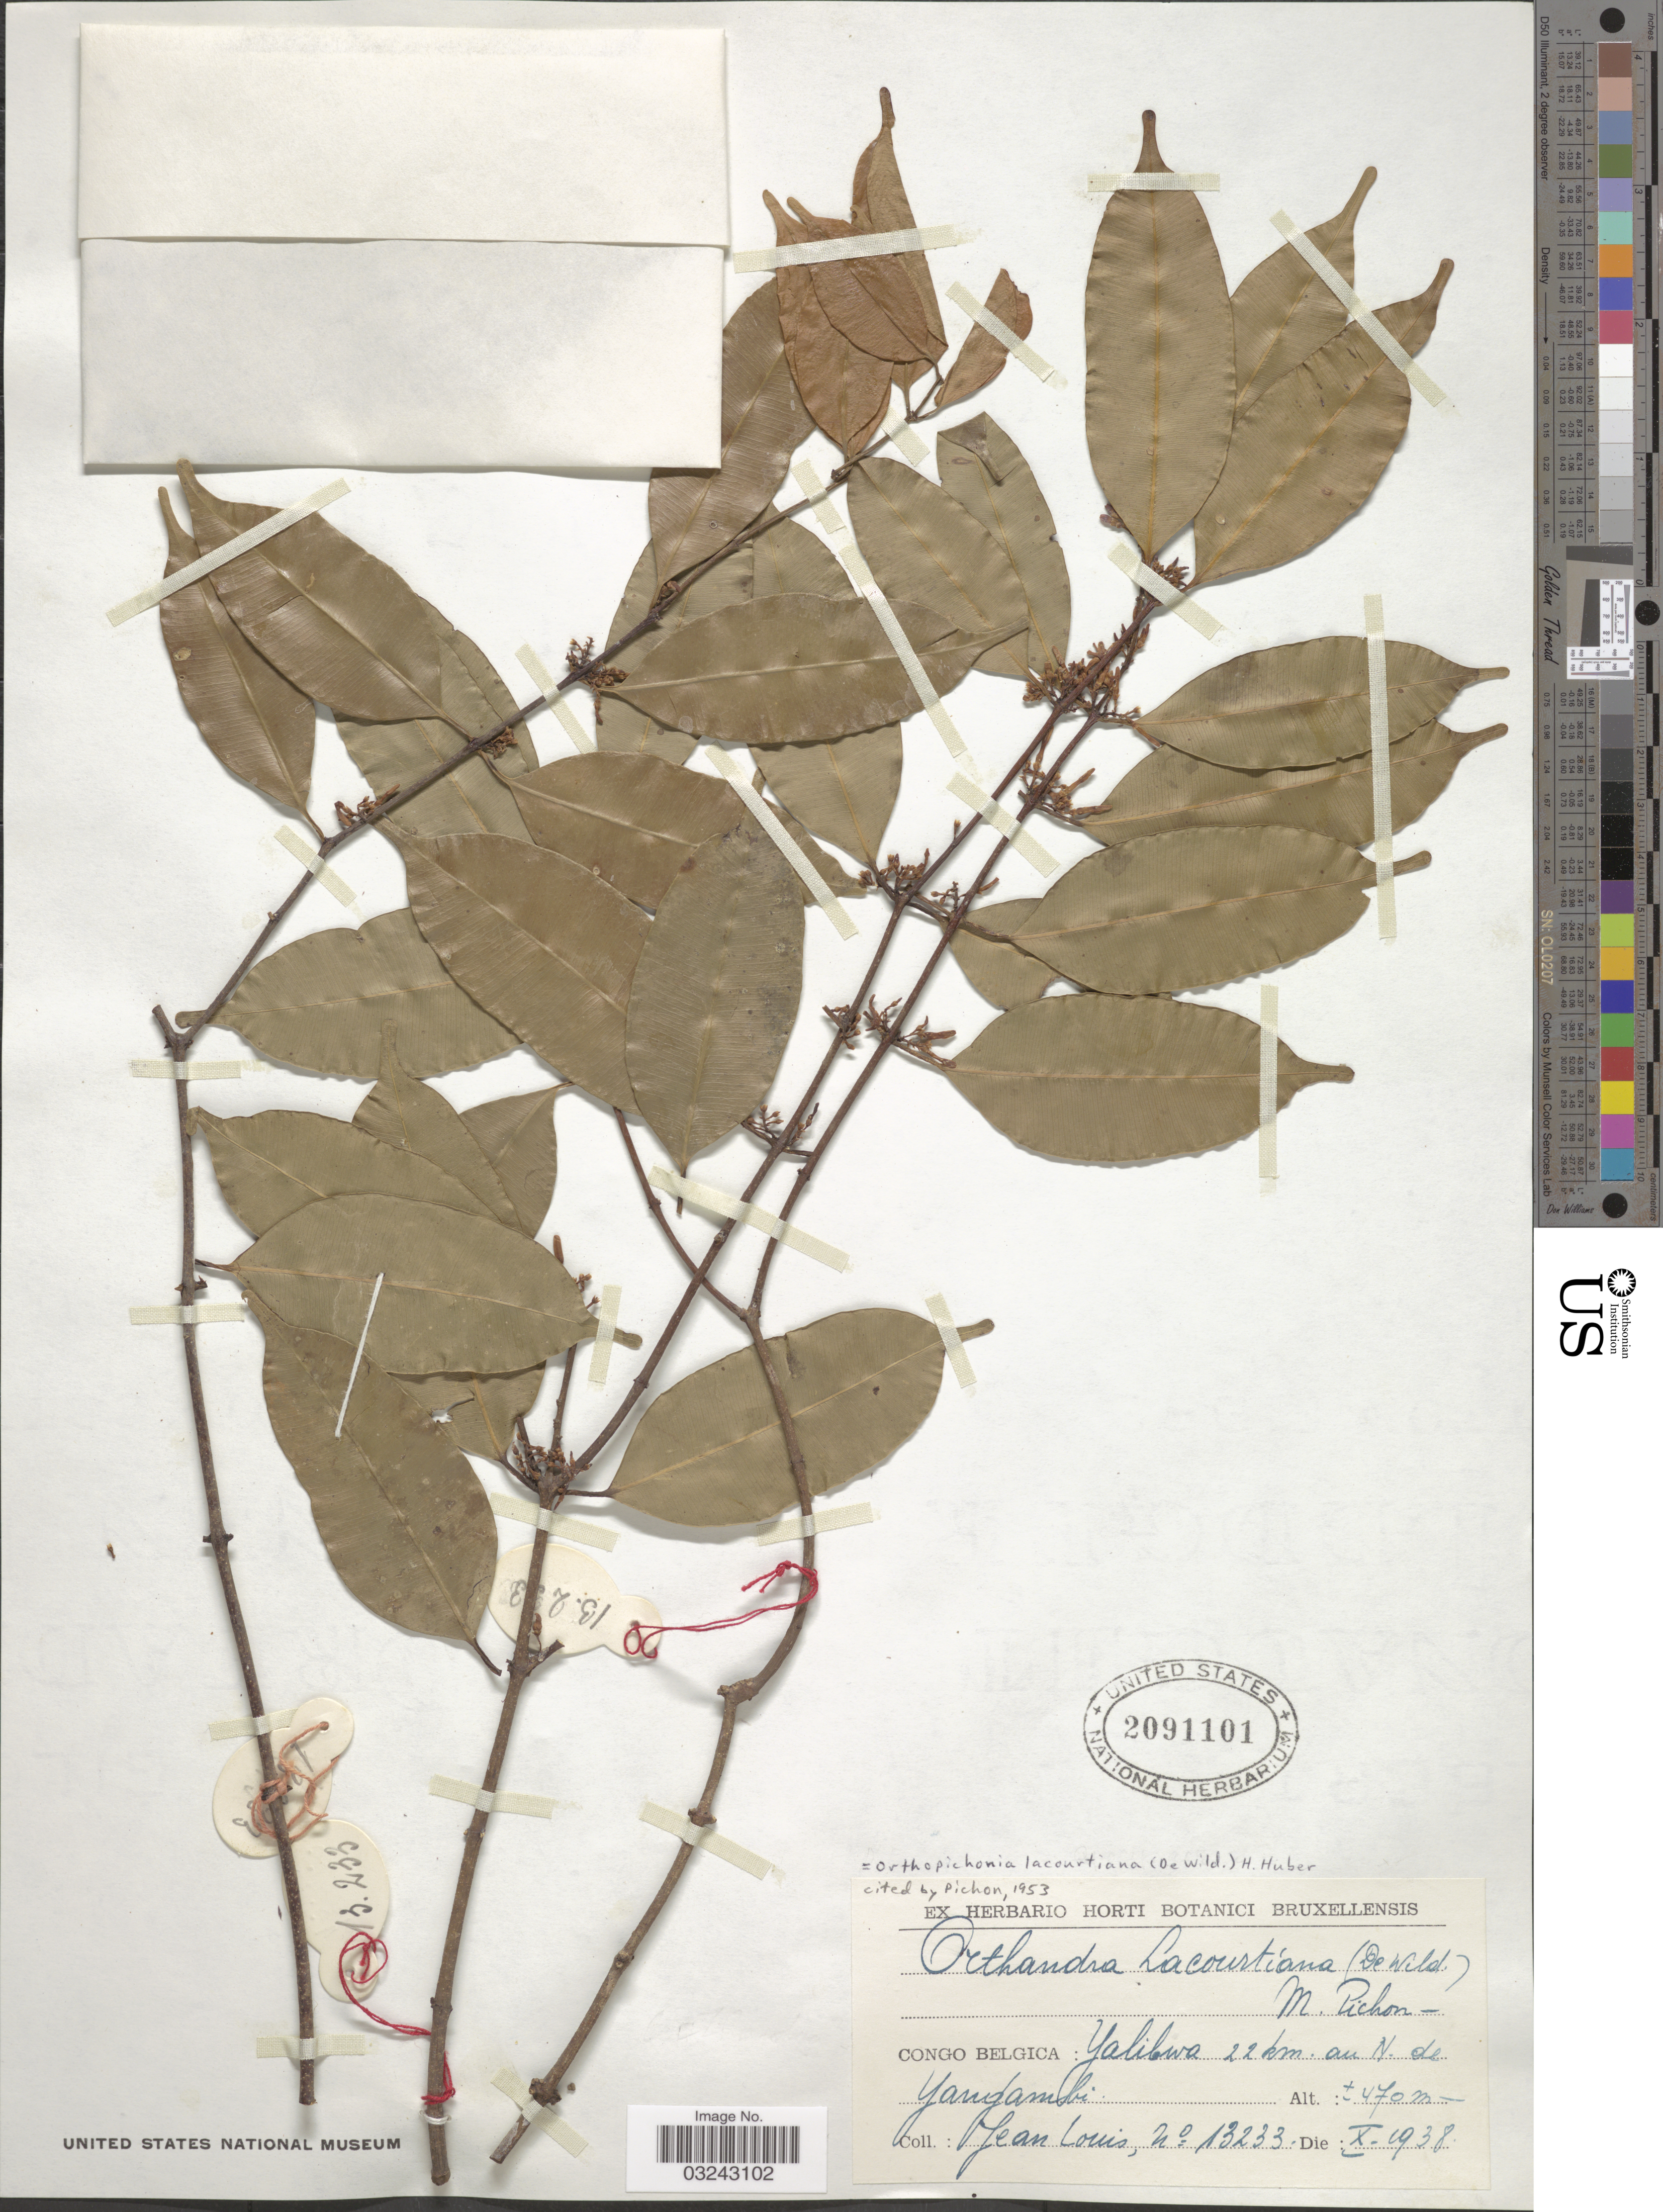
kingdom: Plantae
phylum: Tracheophyta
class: Magnoliopsida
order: Gentianales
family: Apocynaceae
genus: Orthopichonia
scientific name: Orthopichonia barteri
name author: (Stapf) H. Huber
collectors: J. Louis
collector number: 13233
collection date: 1938-10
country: Congo, Democratic Republic of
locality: Congo Belgica: Yalibwa 22 km. au N. de Yangambi.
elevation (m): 470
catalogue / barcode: US 2091101